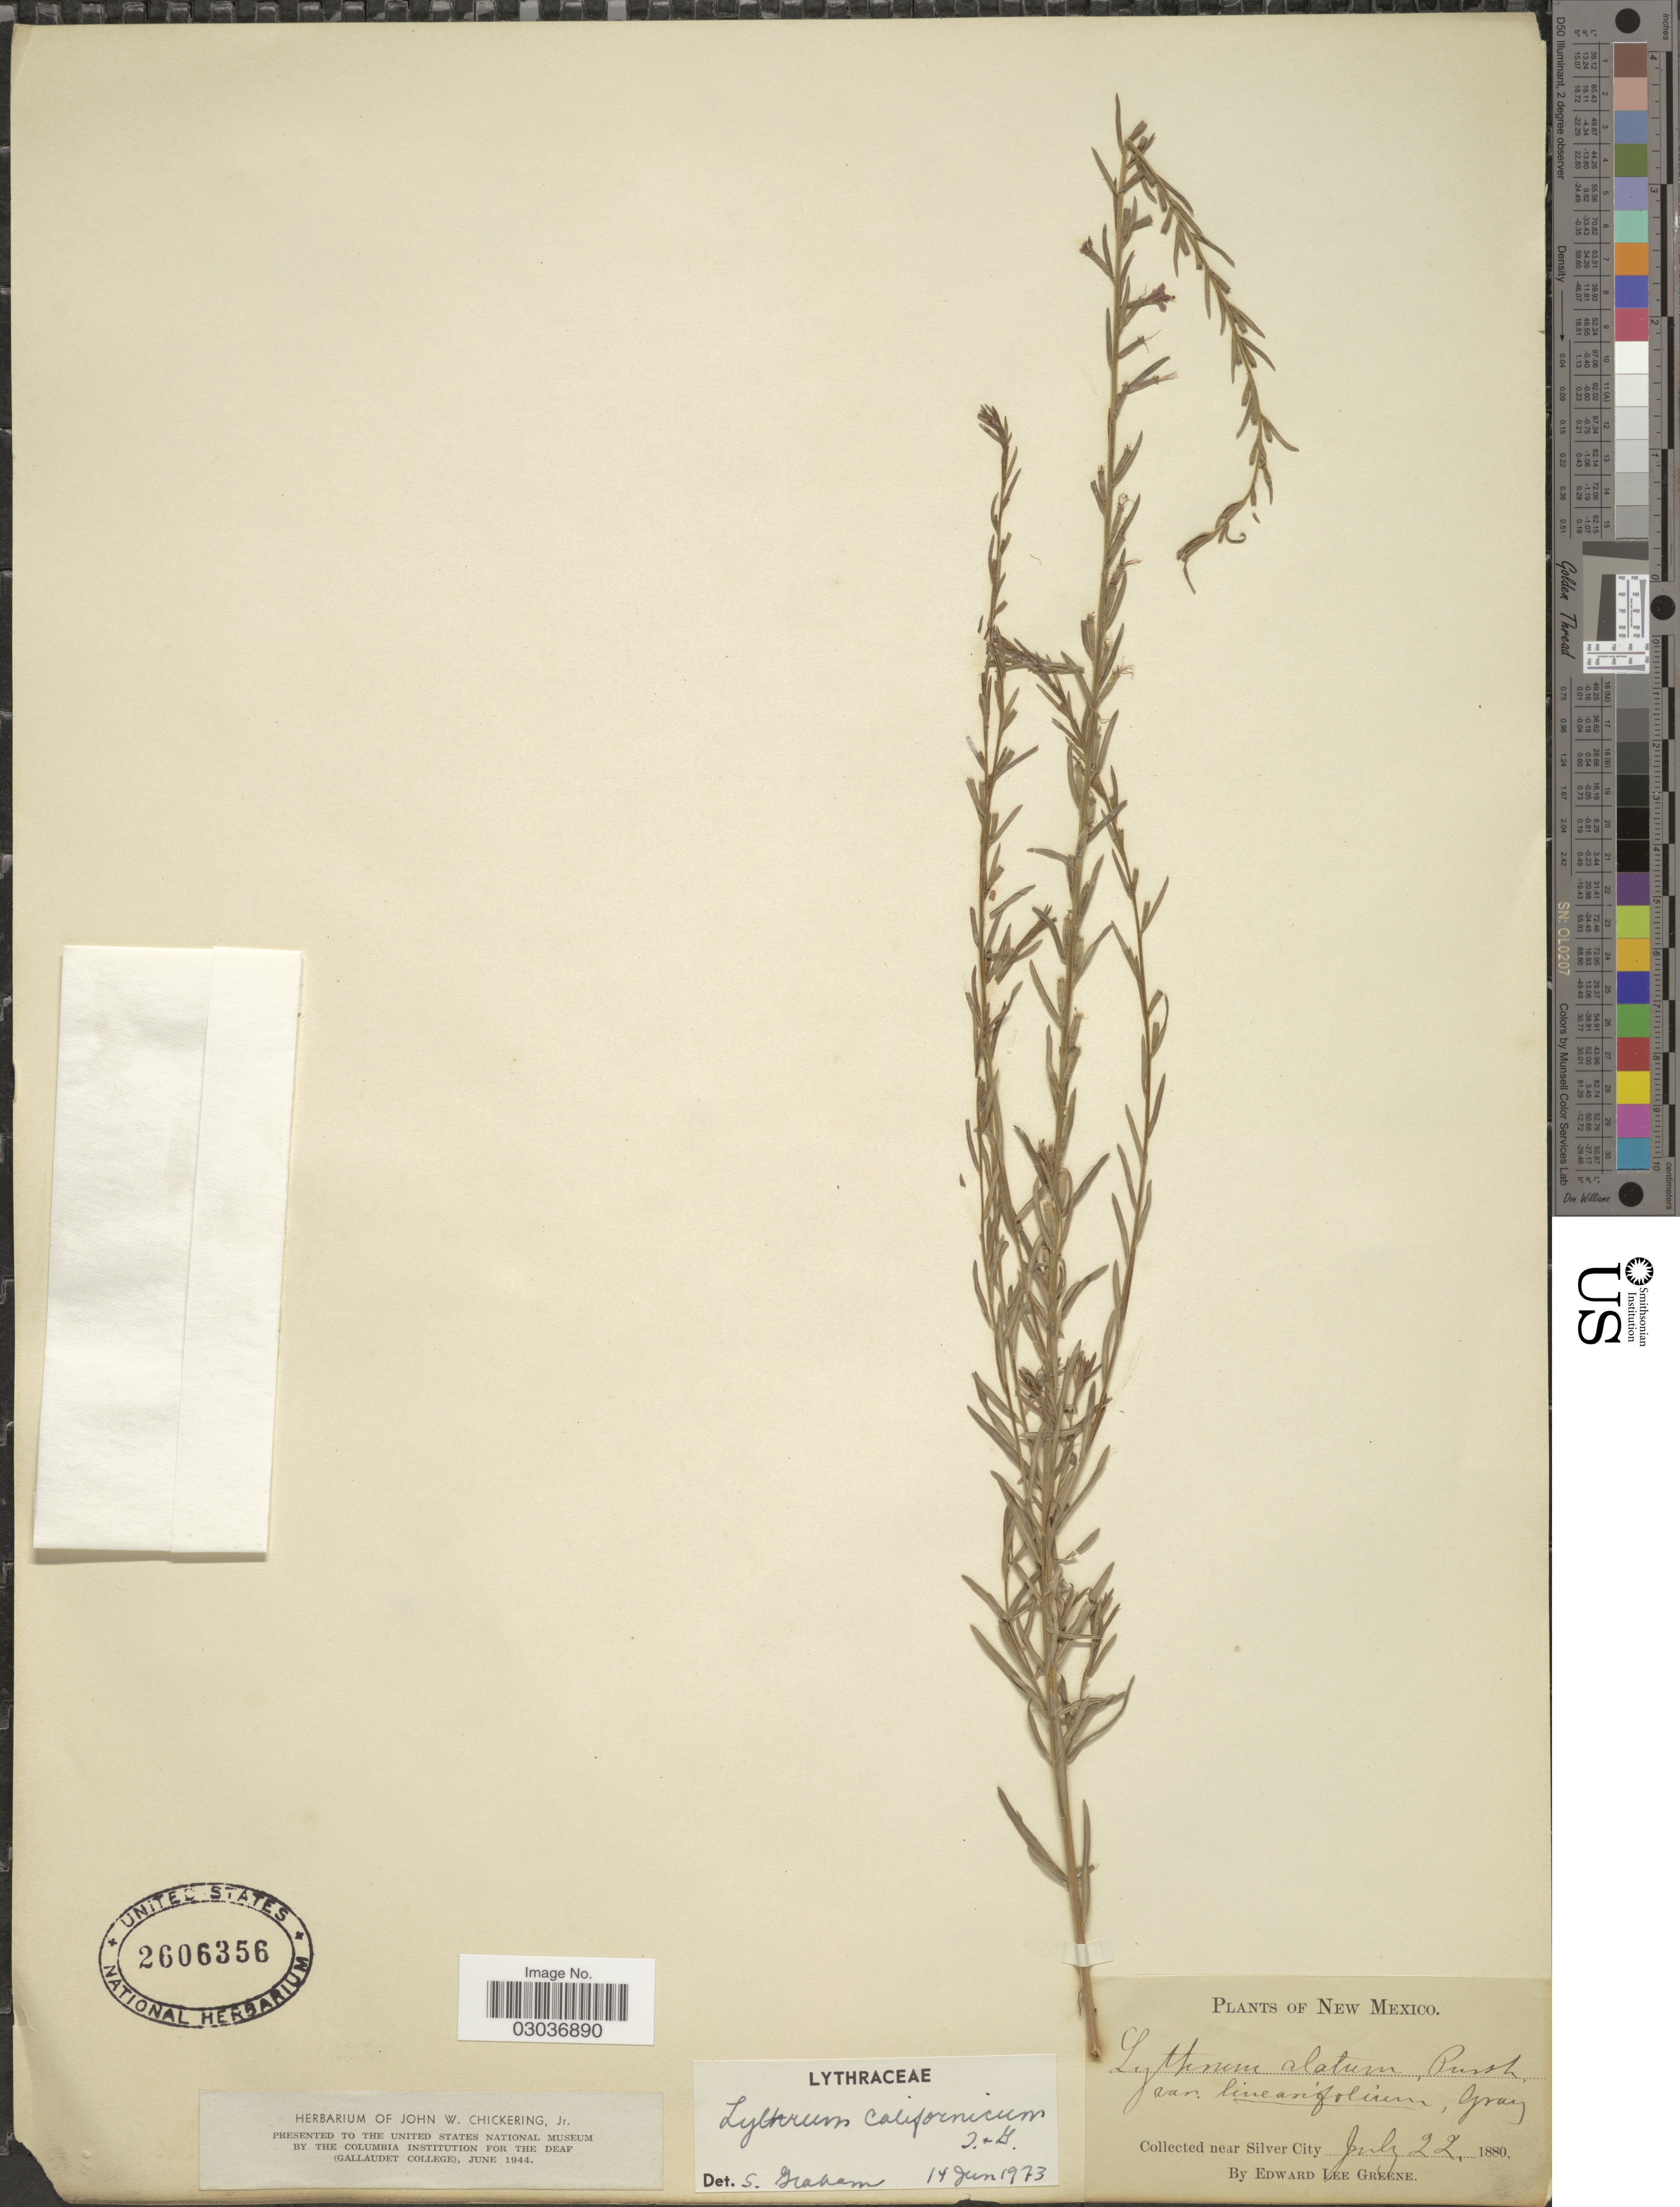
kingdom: Plantae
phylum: Tracheophyta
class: Magnoliopsida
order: Myrtales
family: Lythraceae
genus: Lythrum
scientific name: Lythrum californicum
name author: Torr. & A. Gray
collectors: E. L. Greene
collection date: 1880-07-22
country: United States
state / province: New Mexico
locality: Collected near Silver City.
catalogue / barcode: US 2606356